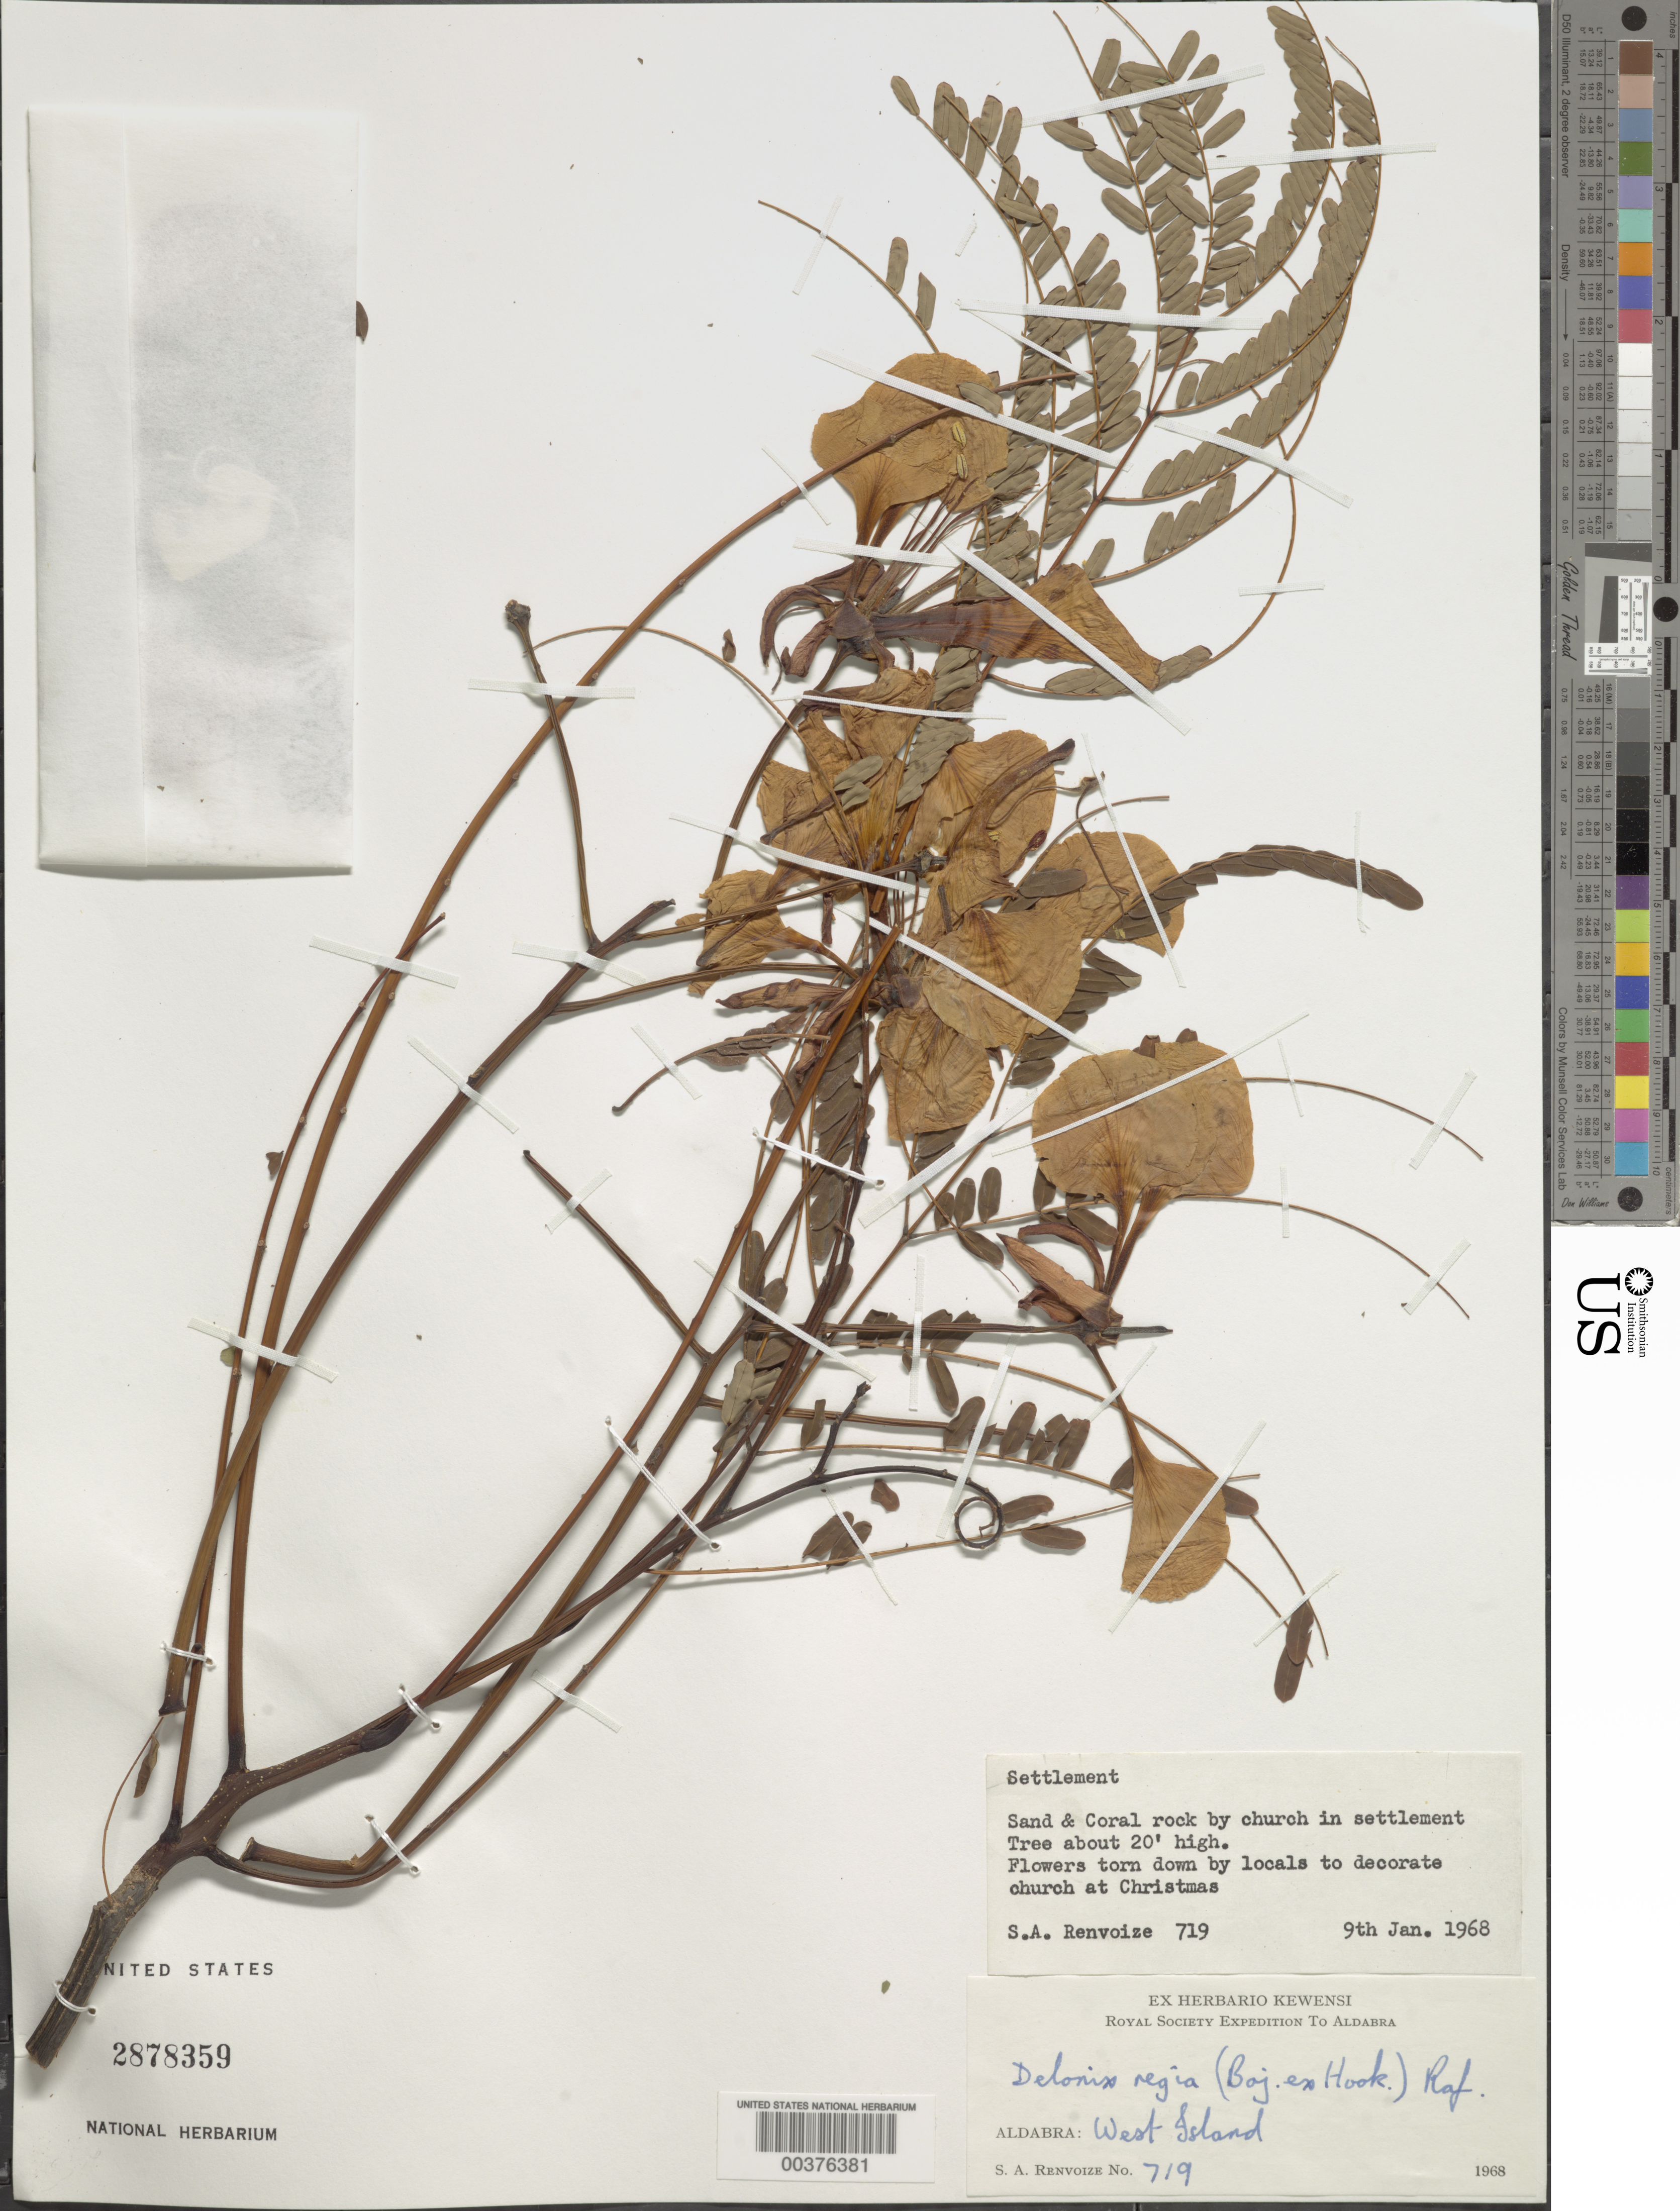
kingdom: Plantae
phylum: Tracheophyta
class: Magnoliopsida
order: Fabales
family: Fabaceae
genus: Delonix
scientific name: Delonix regia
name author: (Bojer ex Hook.) Raf.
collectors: S. A. Renvoize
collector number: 719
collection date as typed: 09 Jan 1968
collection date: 1968-01-09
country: Seychelles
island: Aldabra Atoll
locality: West Islet., by church in settlement. [West Island is part of Aldabra Island (Atoll).]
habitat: Sand and coral rock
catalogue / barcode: US 2878359